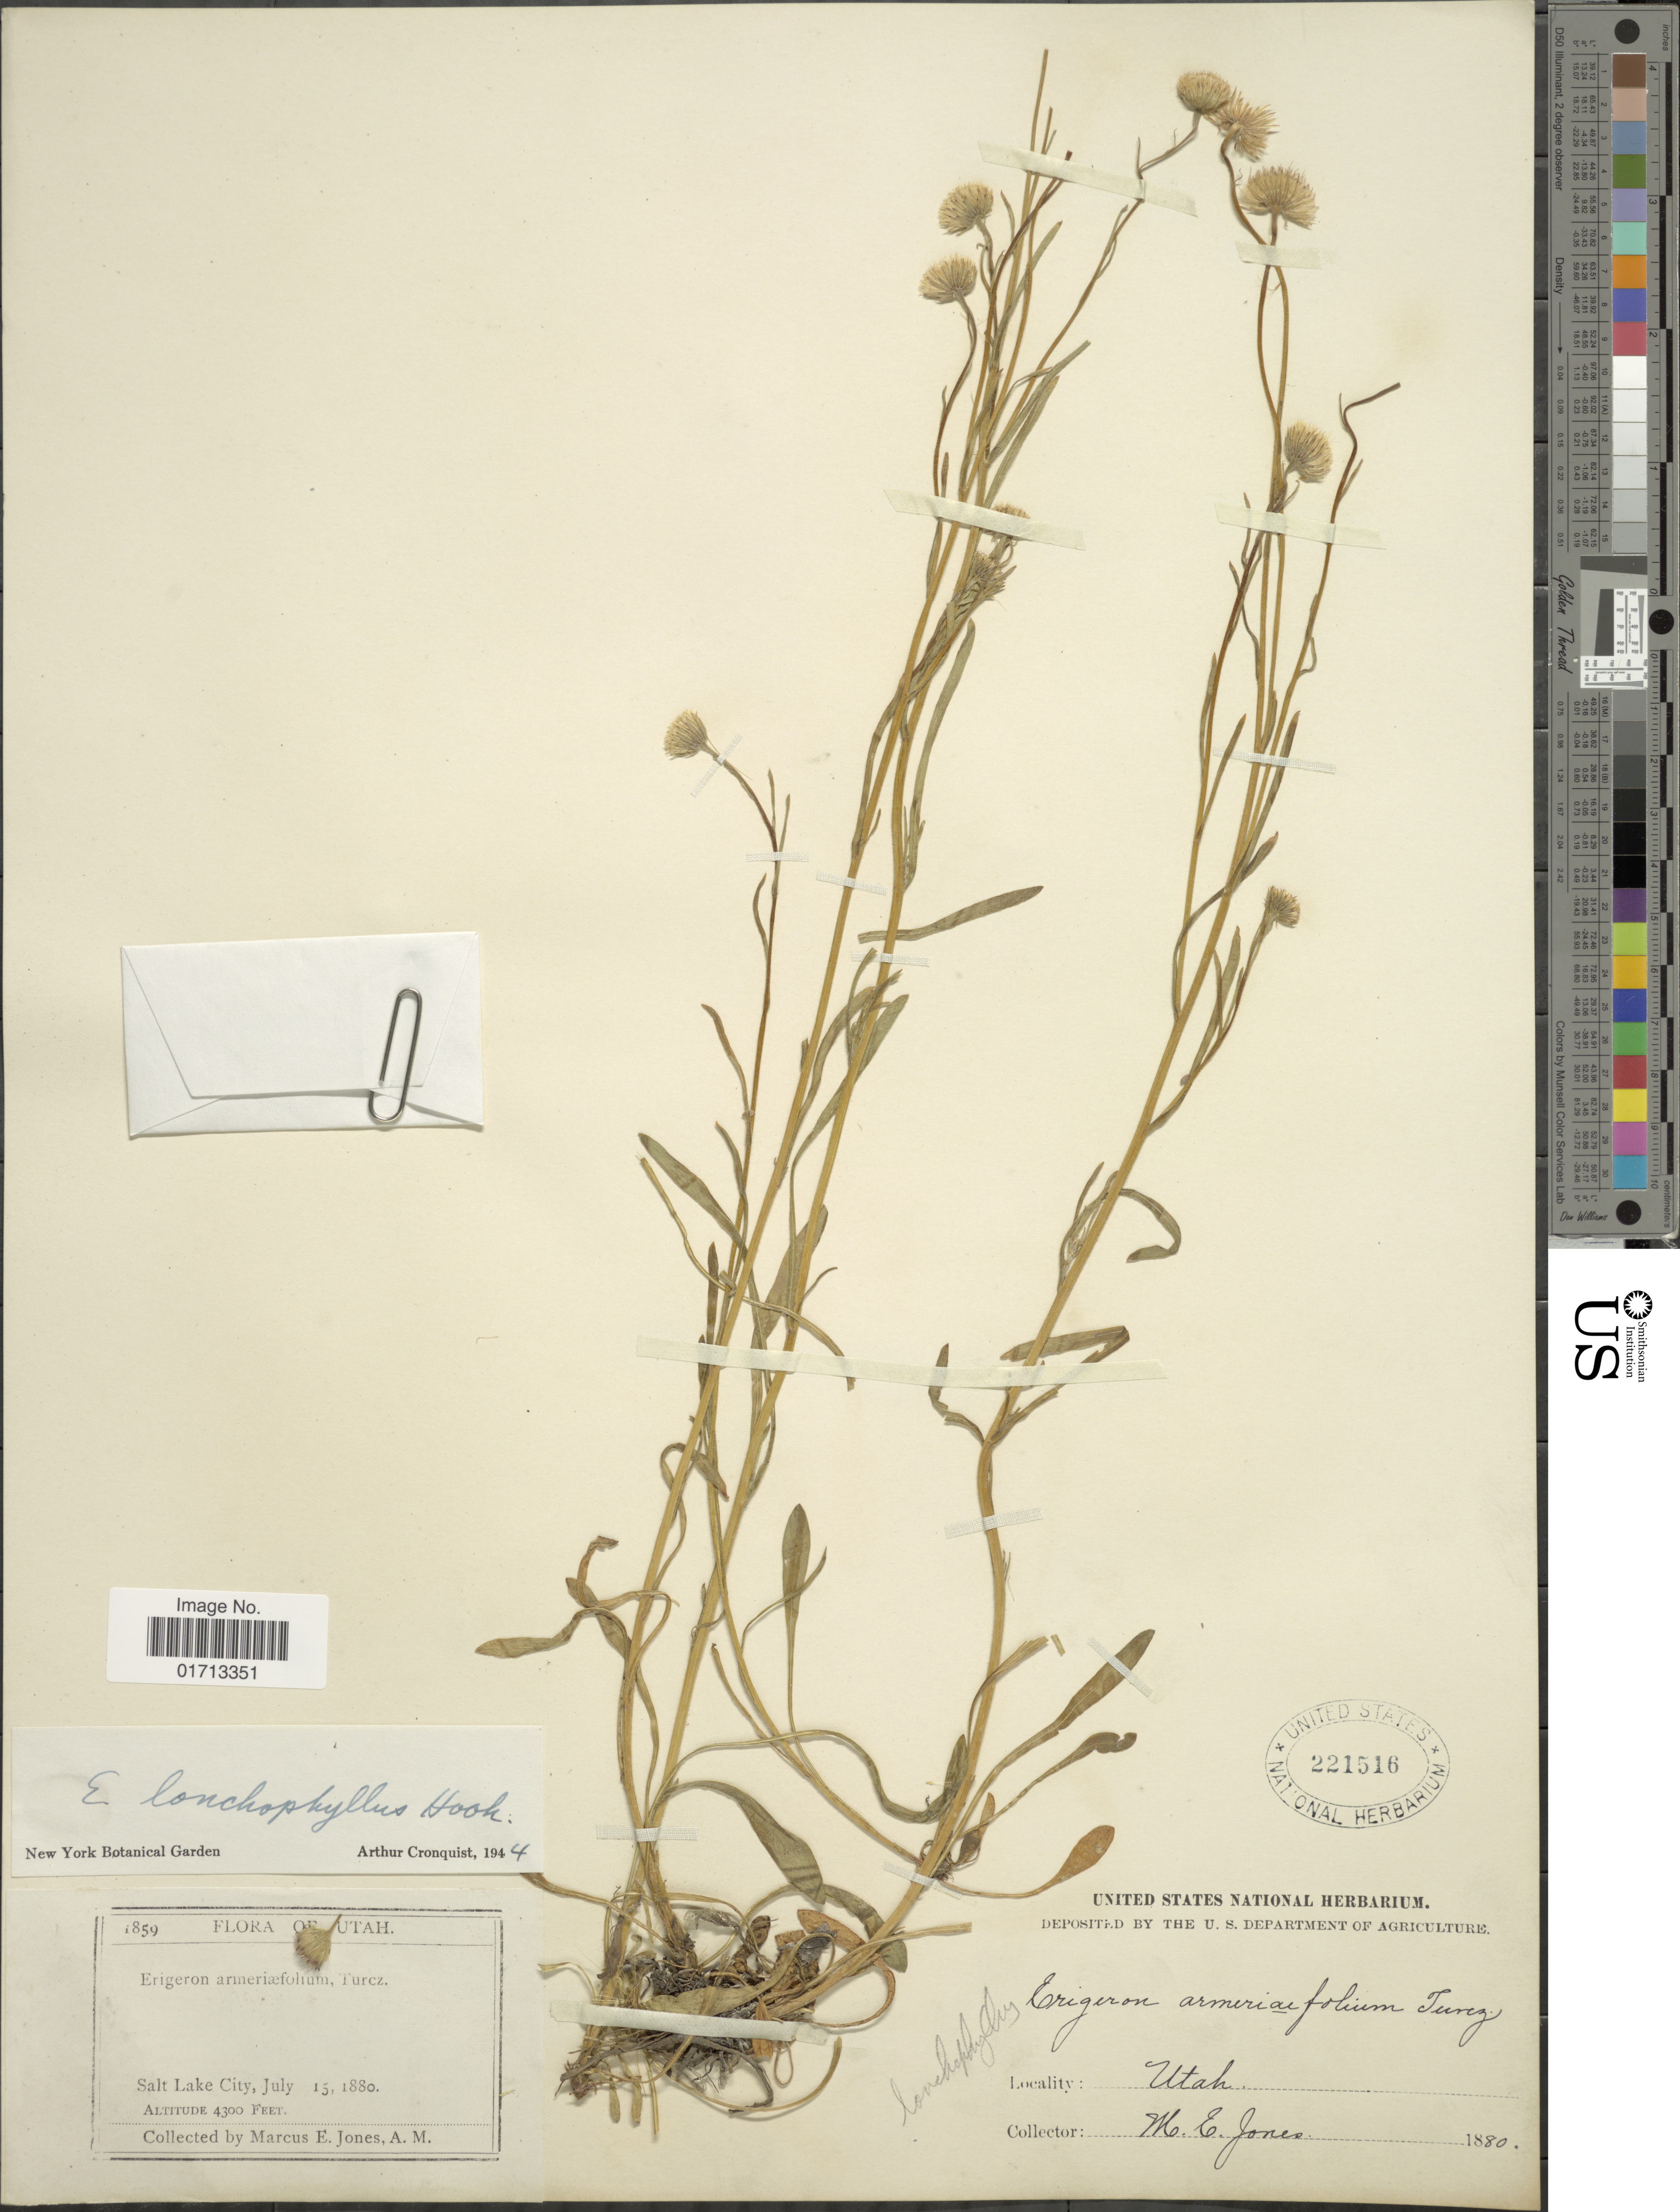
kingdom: Plantae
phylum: Tracheophyta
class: Magnoliopsida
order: Asterales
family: Asteraceae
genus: Erigeron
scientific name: Erigeron lonchophyllus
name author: Hook.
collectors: M. E. Jones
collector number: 1859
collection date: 1880-07-15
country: United States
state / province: Utah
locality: Salt Lake City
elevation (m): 1311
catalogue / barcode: US 221516